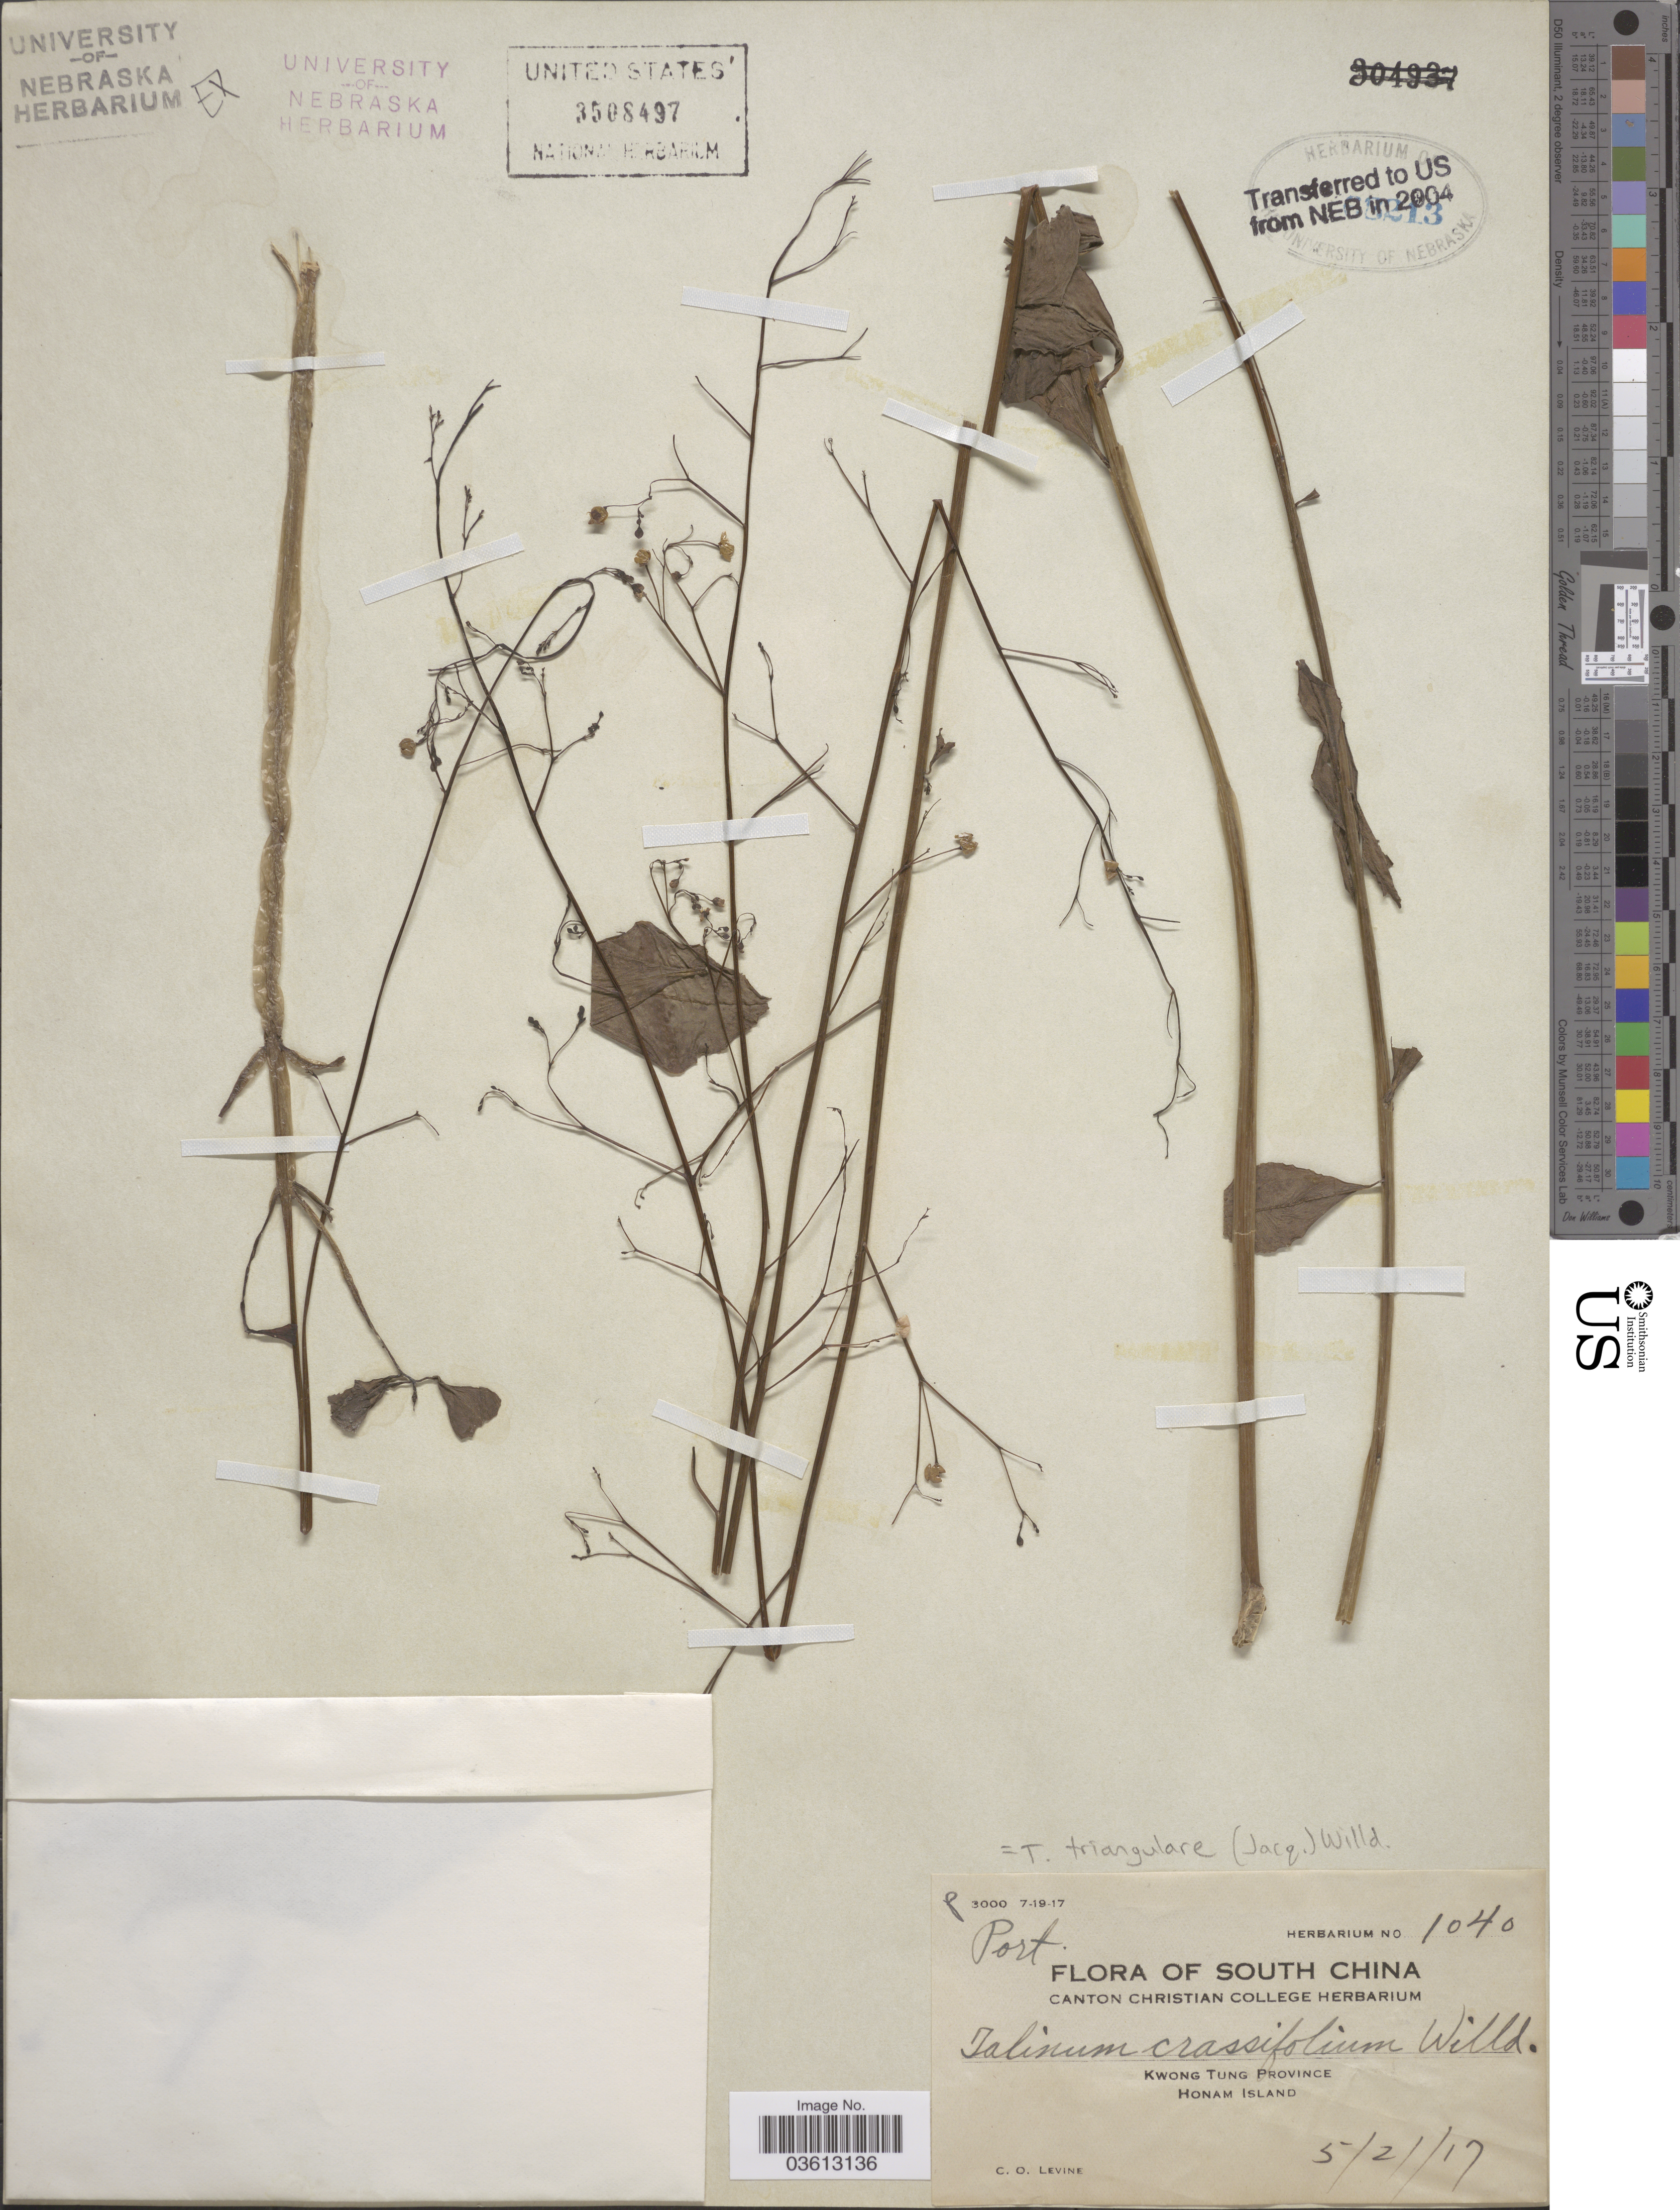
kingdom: Plantae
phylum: Tracheophyta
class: Magnoliopsida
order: Caryophyllales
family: Talinaceae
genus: Talinum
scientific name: Talinum triangulare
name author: (Jacq.) Willd.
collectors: C. O. Levine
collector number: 1040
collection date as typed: Transcribed d/m/y: 21/5/17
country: China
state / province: Guangdong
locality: South China, Kwong Tung Province, Honam Island.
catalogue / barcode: US 3508497